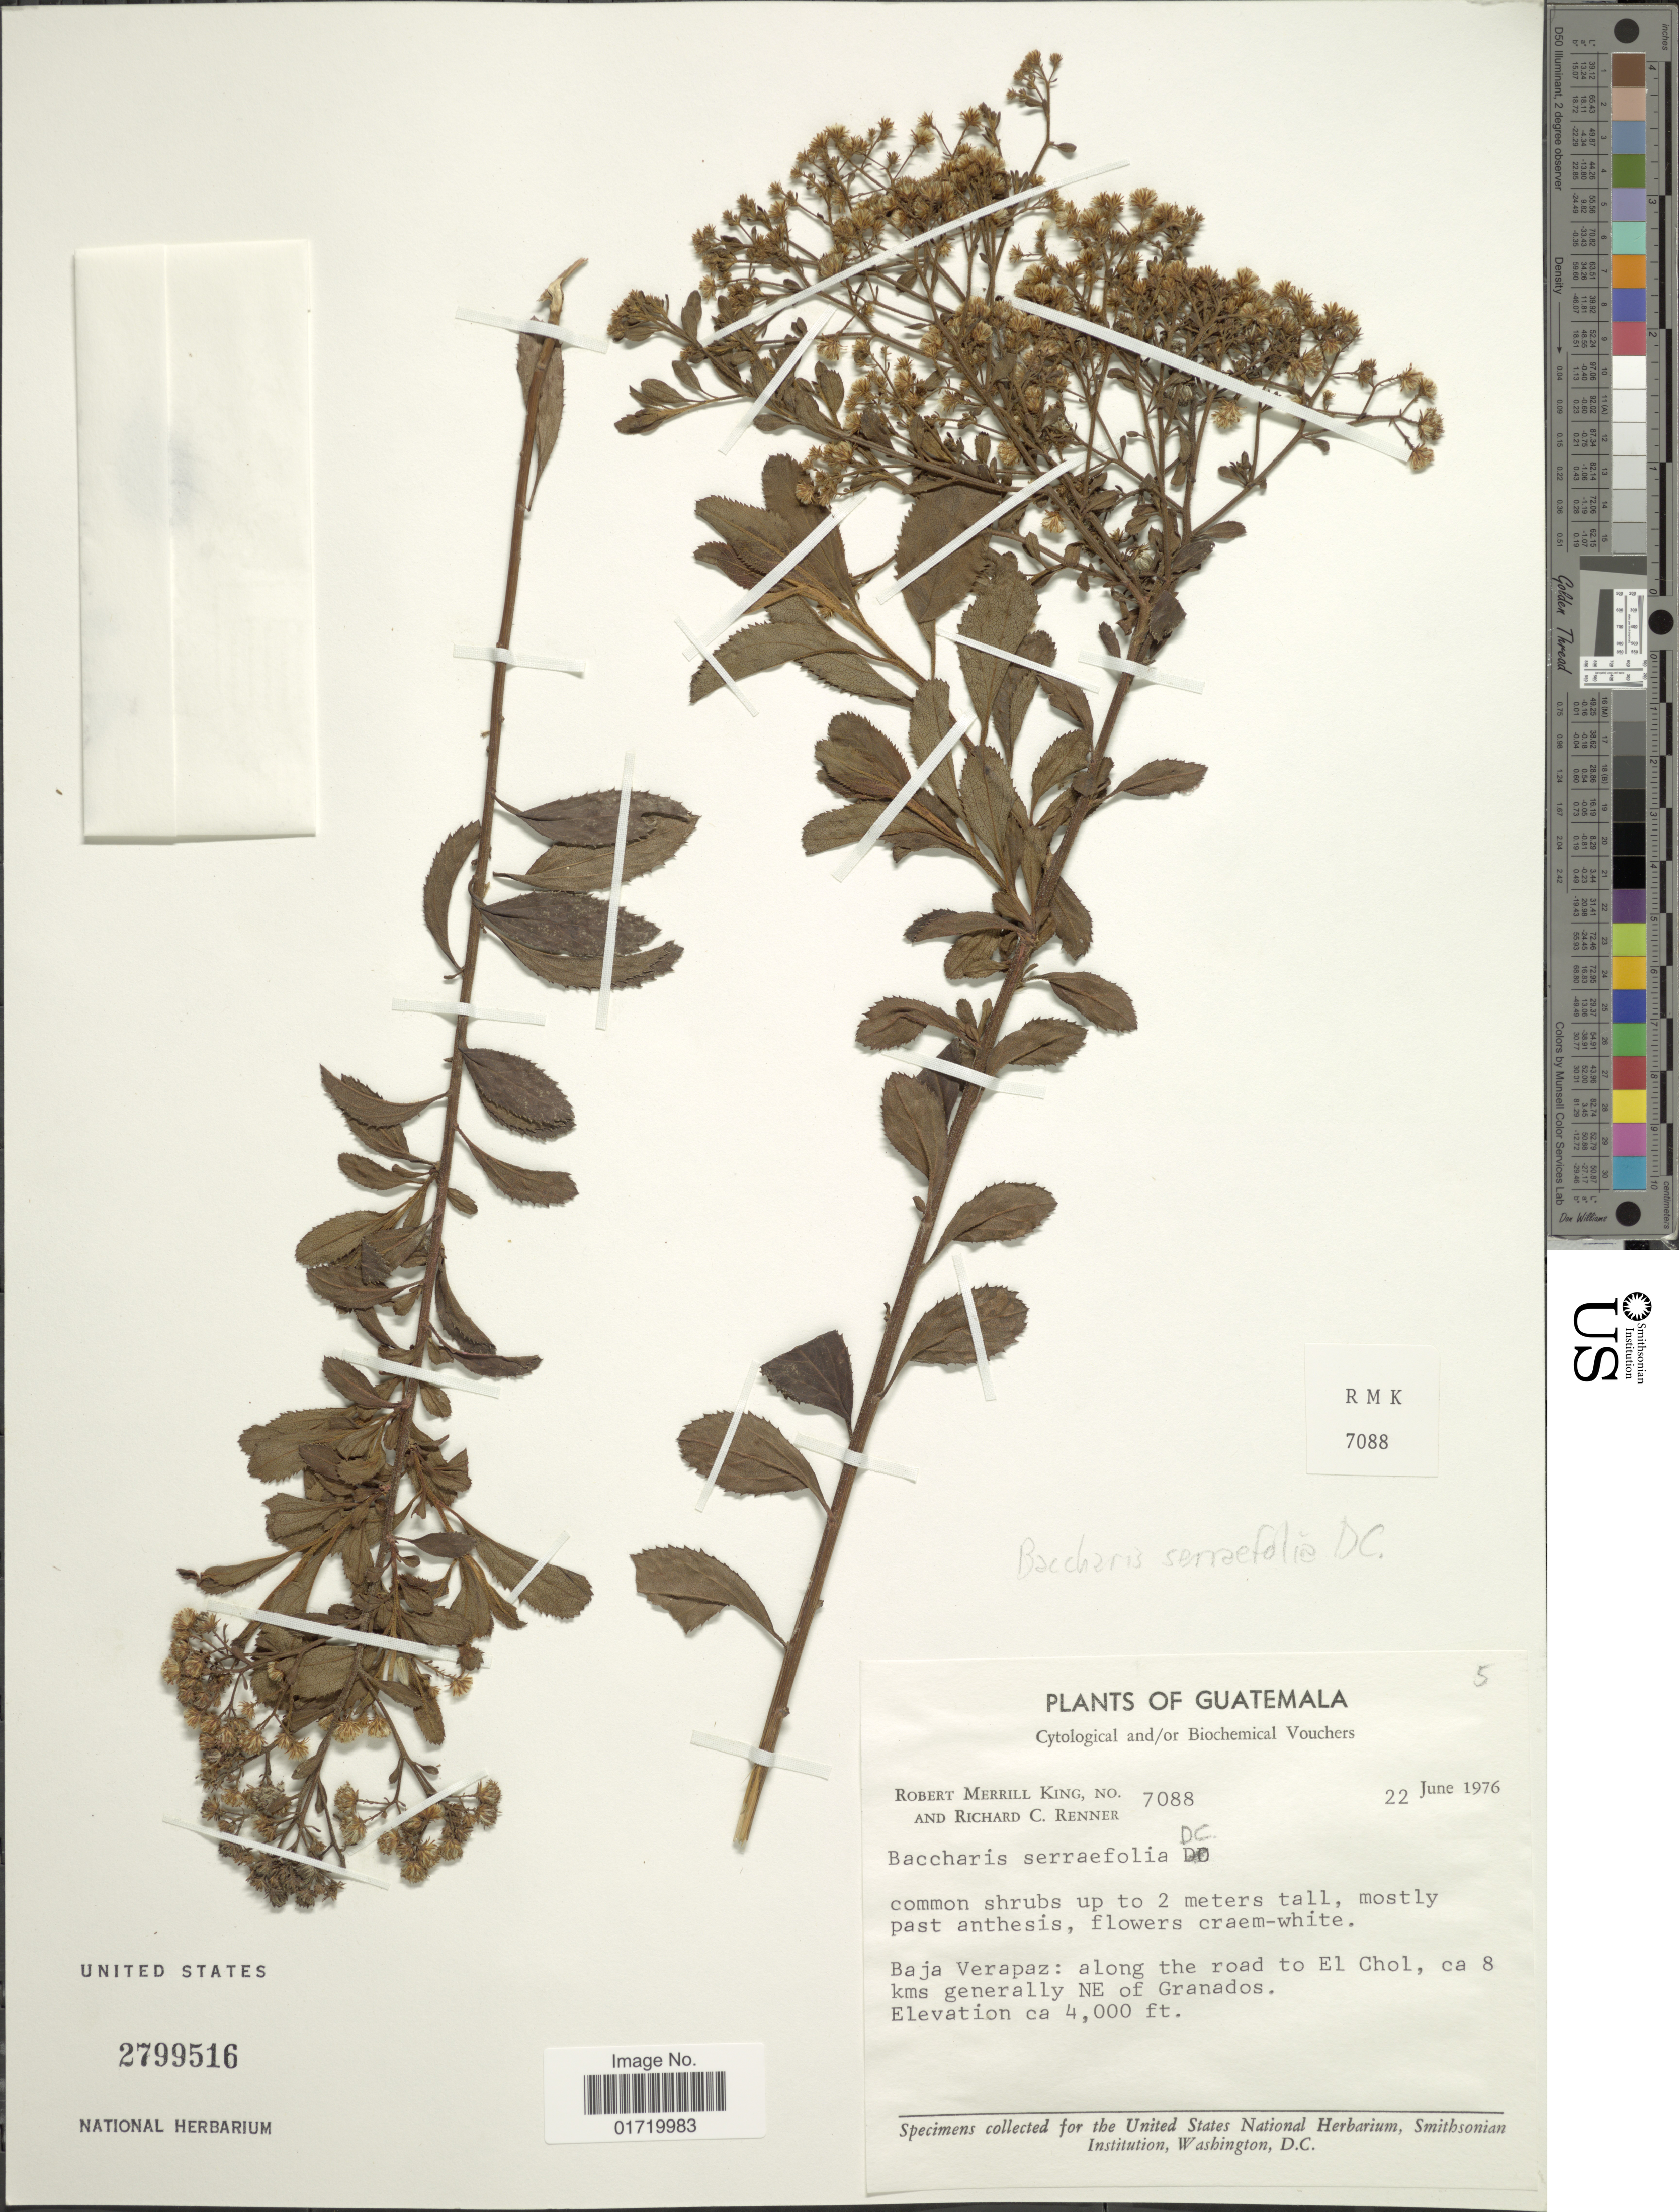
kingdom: Plantae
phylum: Tracheophyta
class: Magnoliopsida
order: Asterales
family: Asteraceae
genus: Baccharis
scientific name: Baccharis serrifolia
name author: DC.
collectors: R. M. King & R. C. Renner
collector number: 7088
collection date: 1976-06-22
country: Guatemala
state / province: Baja Verapaz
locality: Along the road to El Chol, ca 8 kms generally NE of Granados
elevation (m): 1219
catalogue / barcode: US 2799516